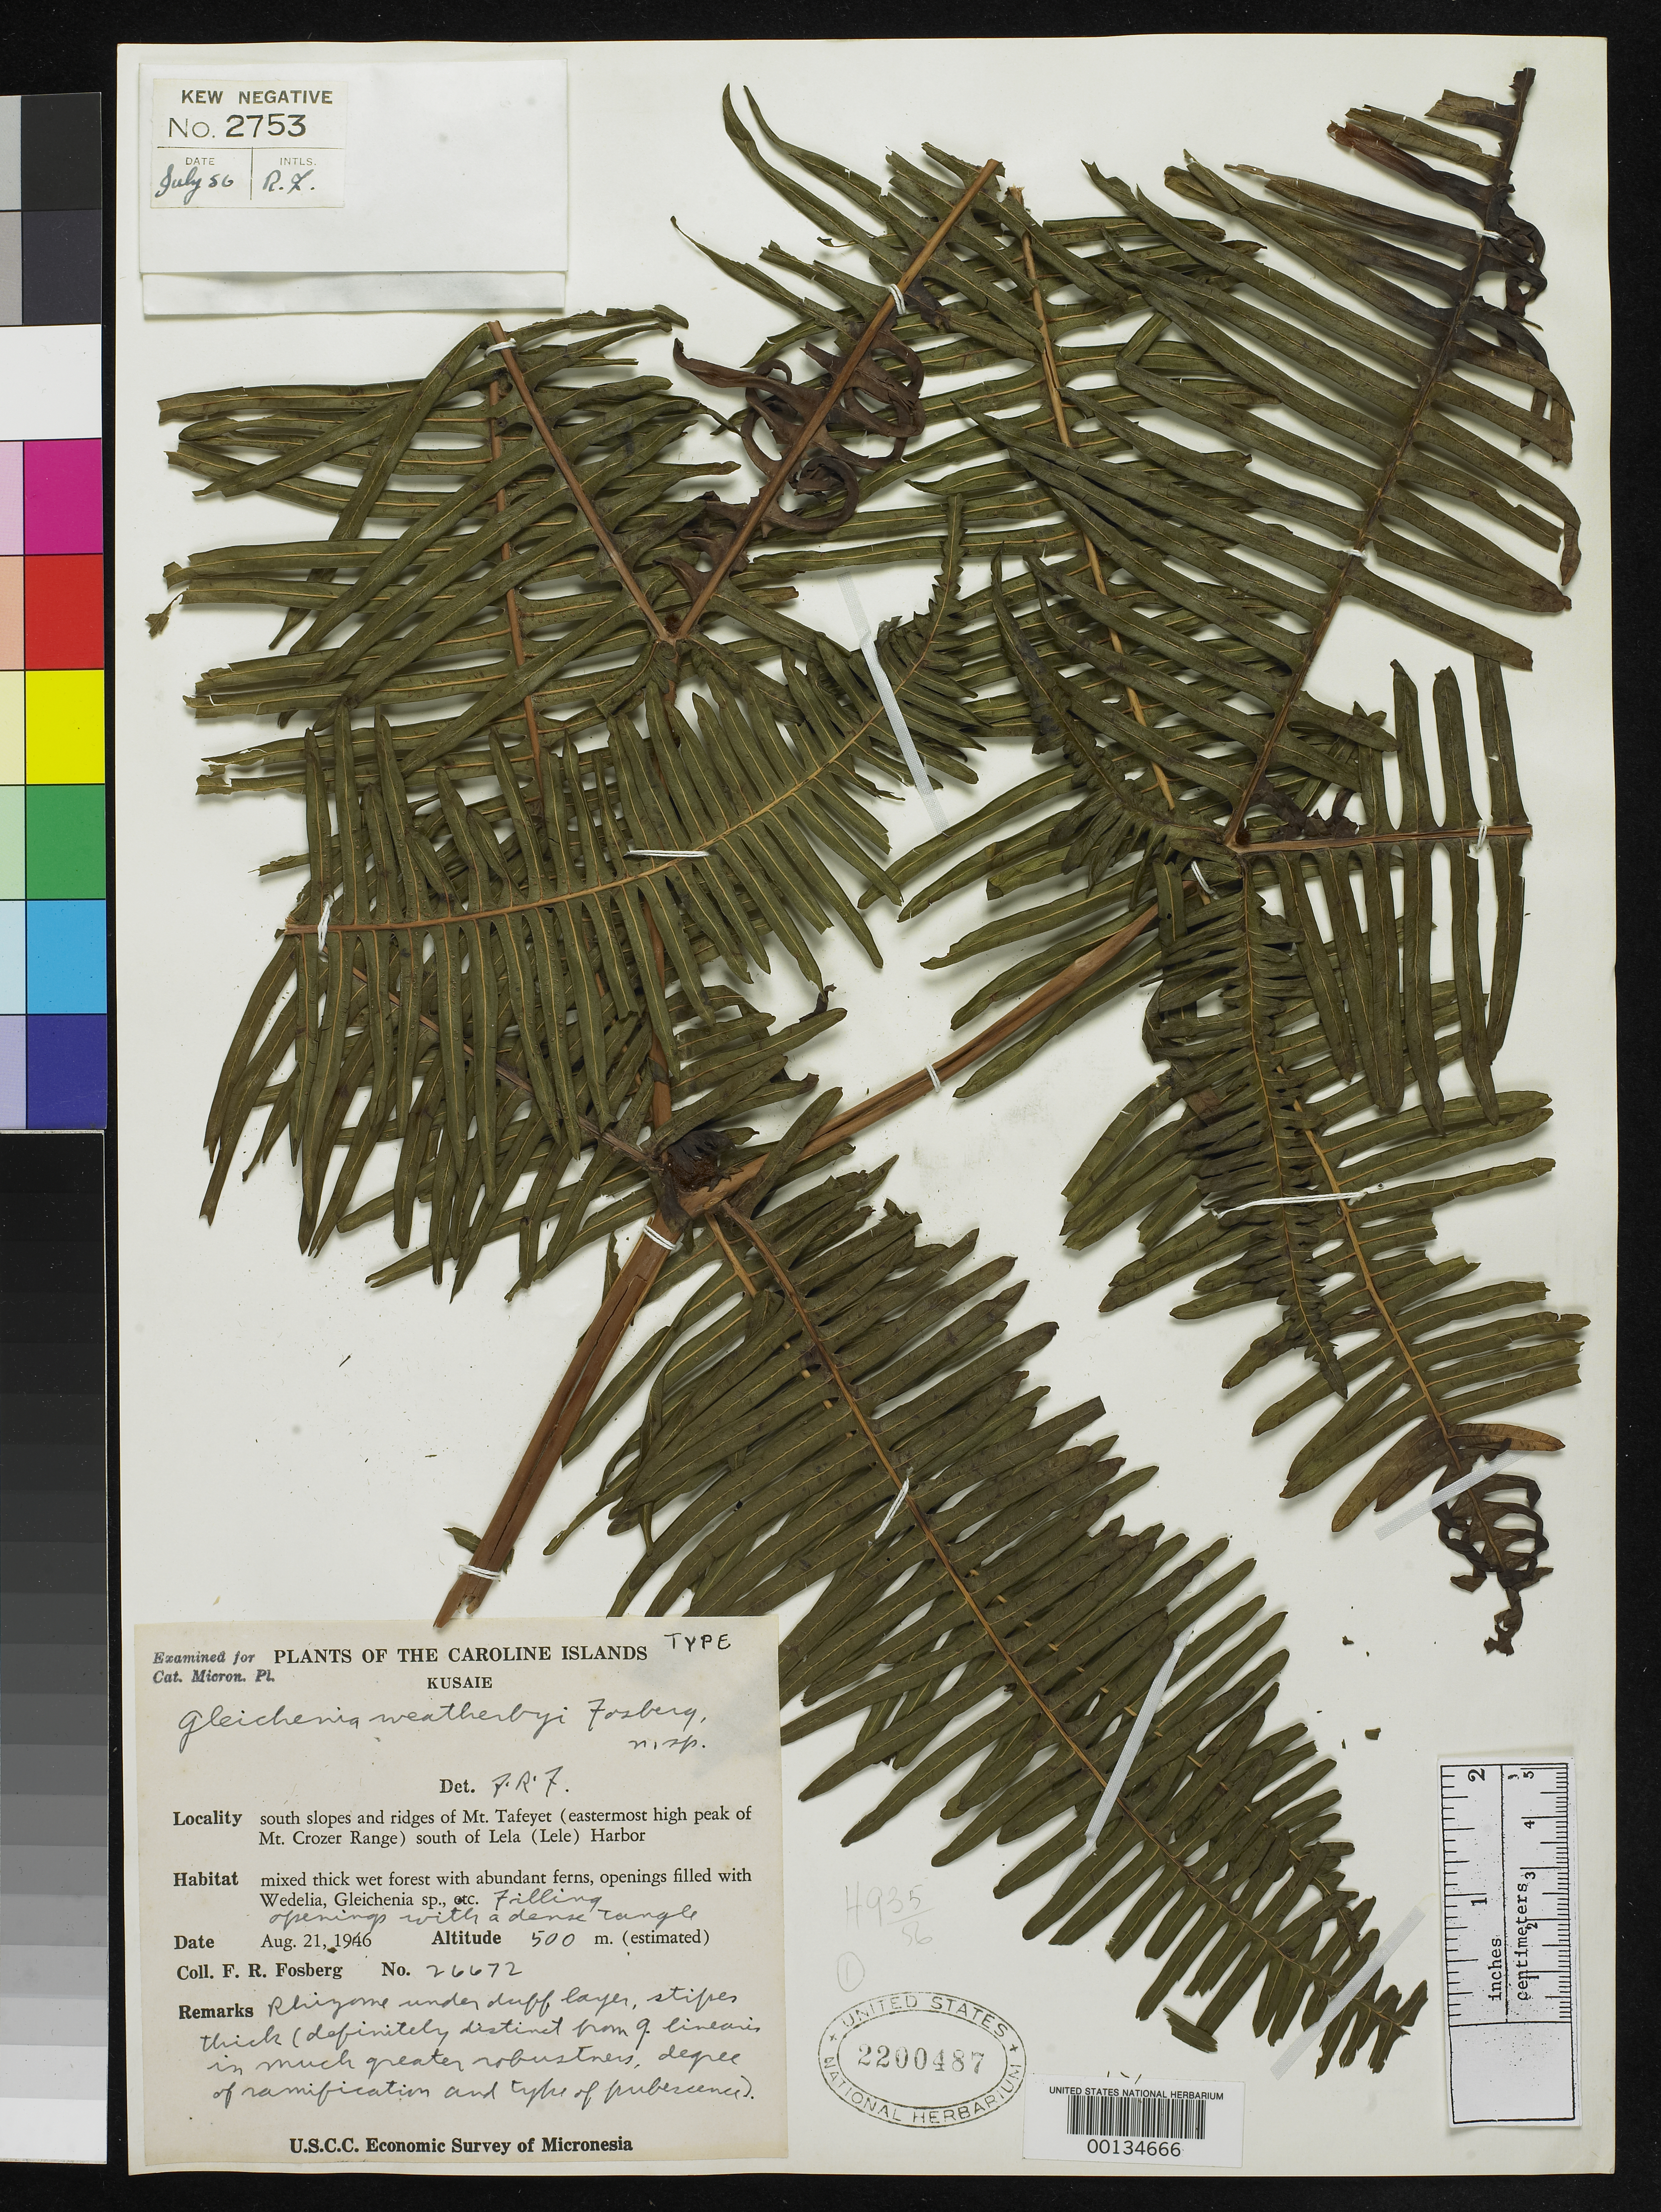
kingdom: Plantae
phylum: Tracheophyta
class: Polypodiopsida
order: Gleicheniales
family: Gleicheniaceae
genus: Gleichenia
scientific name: Gleichenia weatherbyi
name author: Fosberg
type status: Holotype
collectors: F. R. Fosberg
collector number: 26672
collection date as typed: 21 Aug 1946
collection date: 1946-08-21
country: Micronesia, Federated States of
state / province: Kosrae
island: Kosrae [Kusaie]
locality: S slopes & ridges of Mt. Tafeyet, easternmost high peak of Mt. Grozer Range, S of Lela (Lele) Harbor.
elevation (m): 500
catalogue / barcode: US 2200487